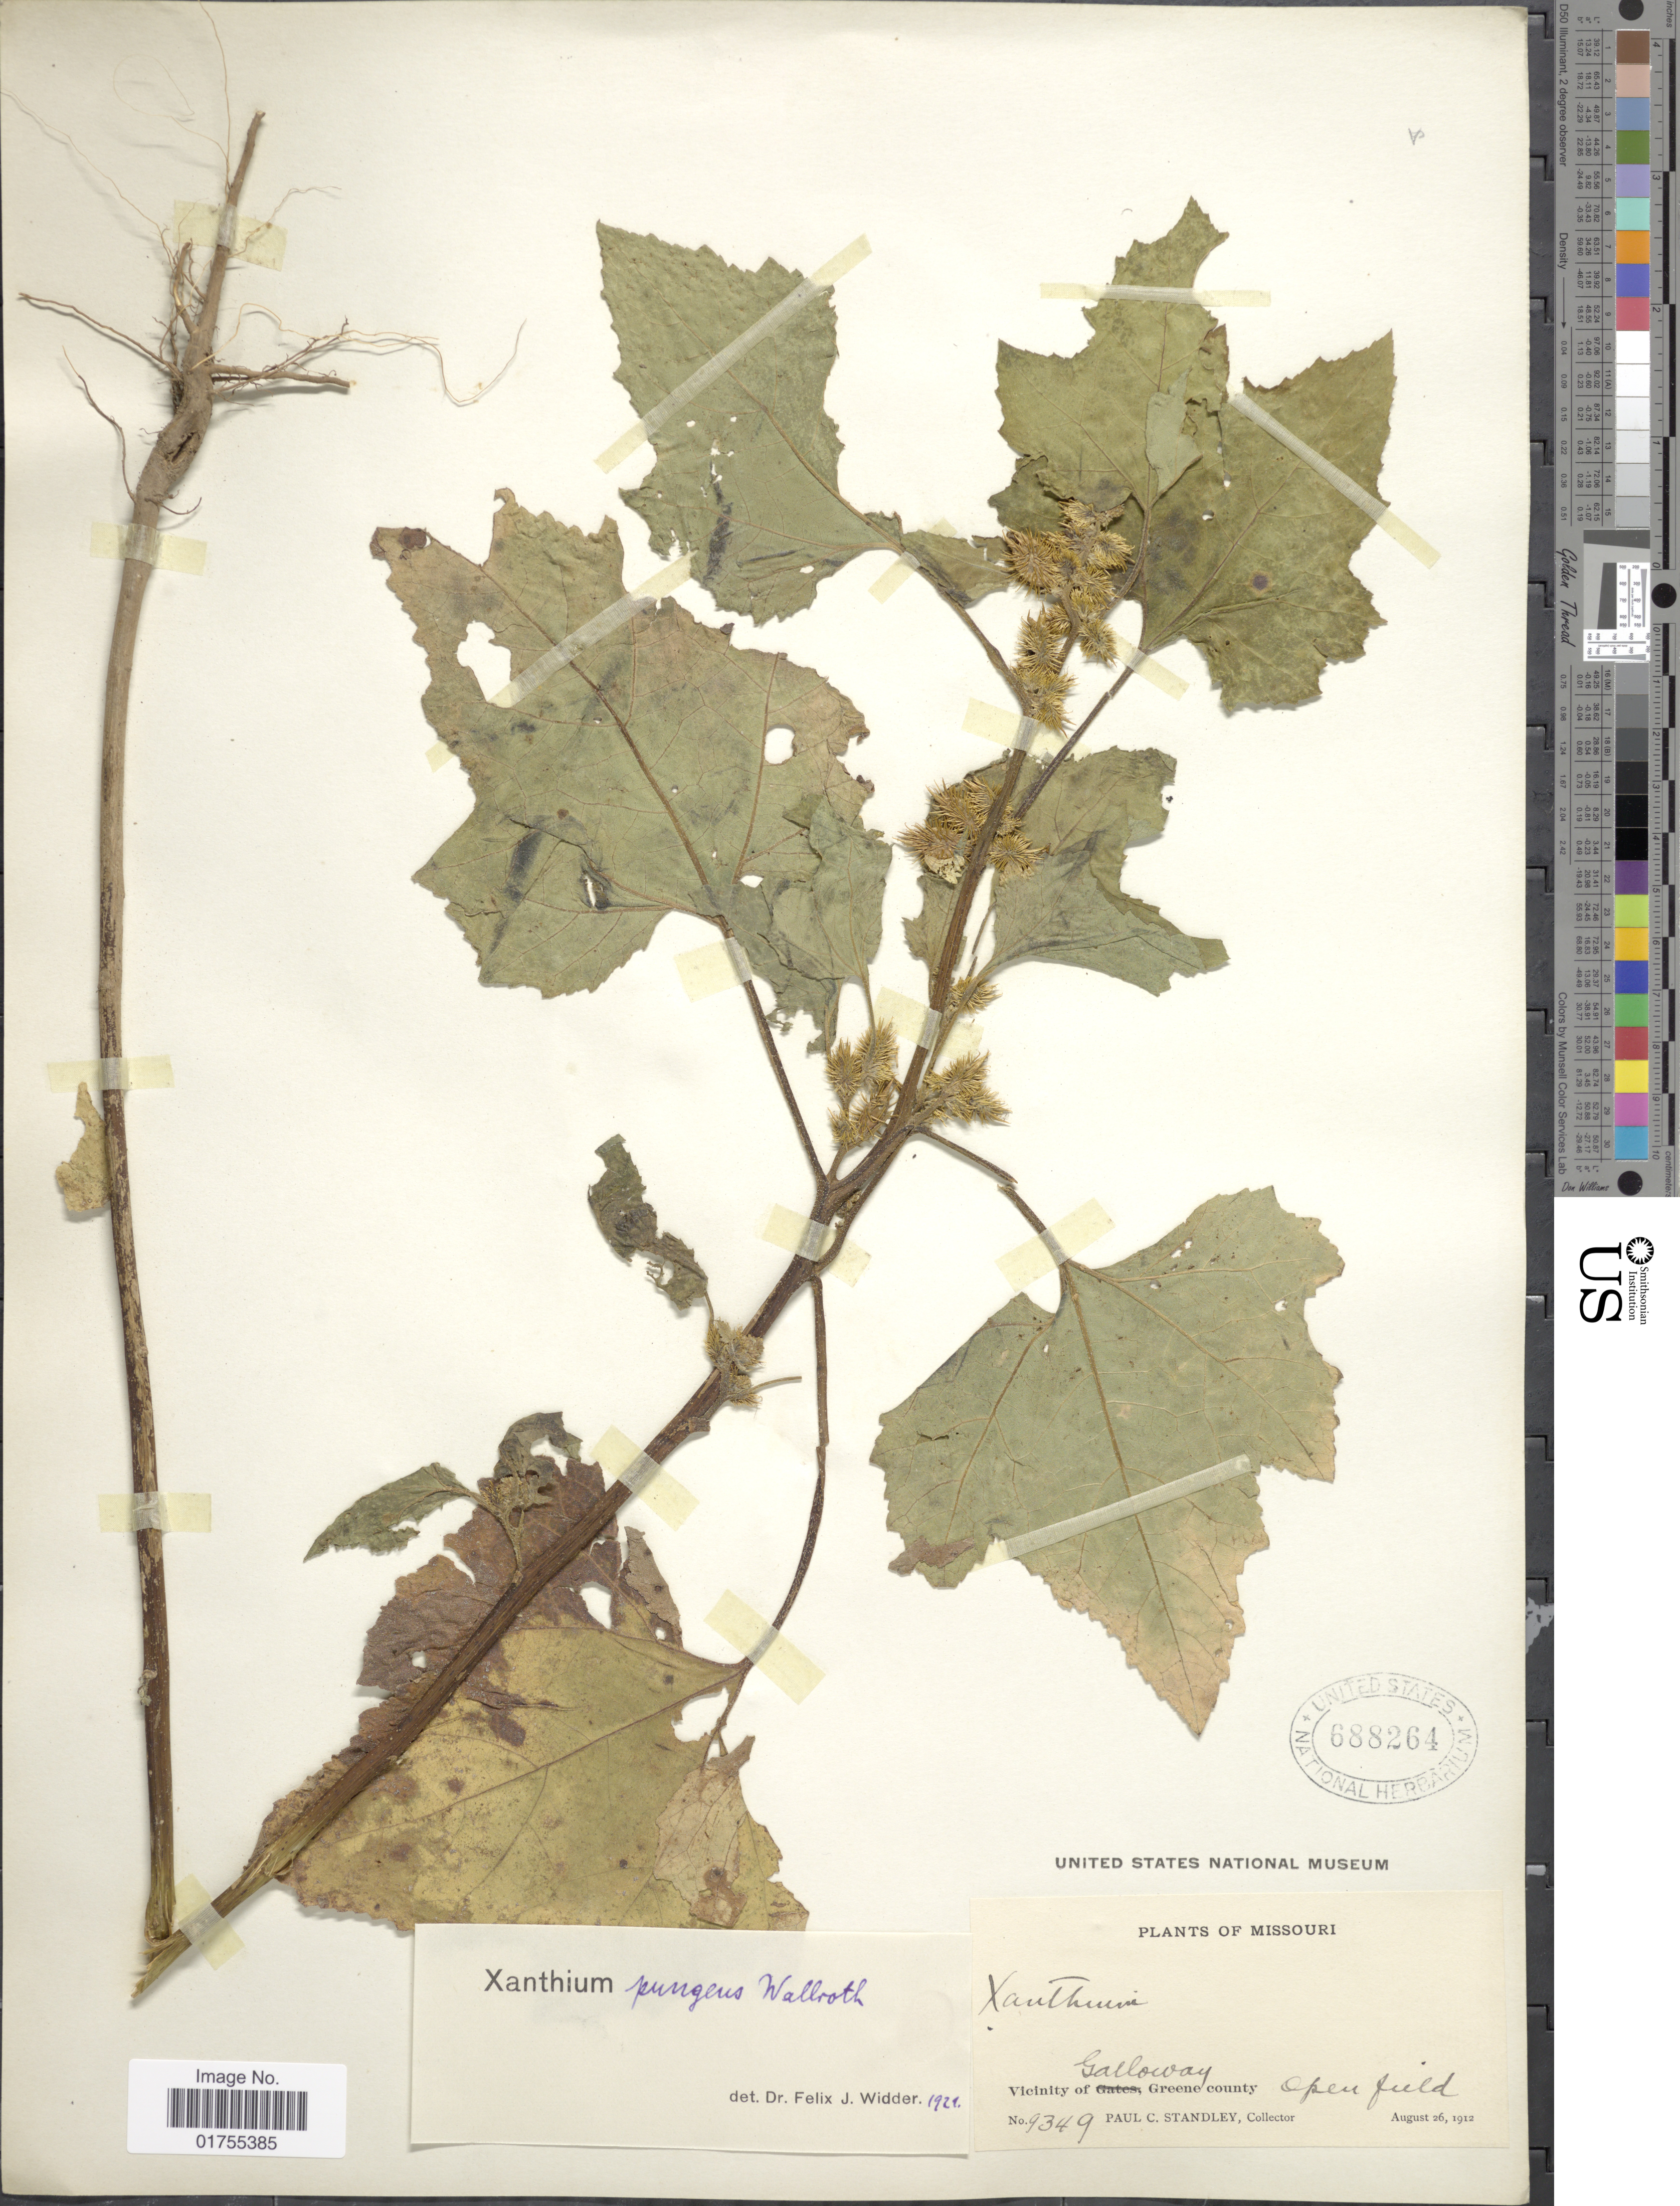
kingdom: Plantae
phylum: Tracheophyta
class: Magnoliopsida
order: Asterales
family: Asteraceae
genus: Xanthium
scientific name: Xanthium strumarium var. glabratum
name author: Mill.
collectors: P. C. Standley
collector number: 9349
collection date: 1912-08-26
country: United States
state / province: Missouri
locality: Vicinity of Galloway, Greene County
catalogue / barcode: US 688264